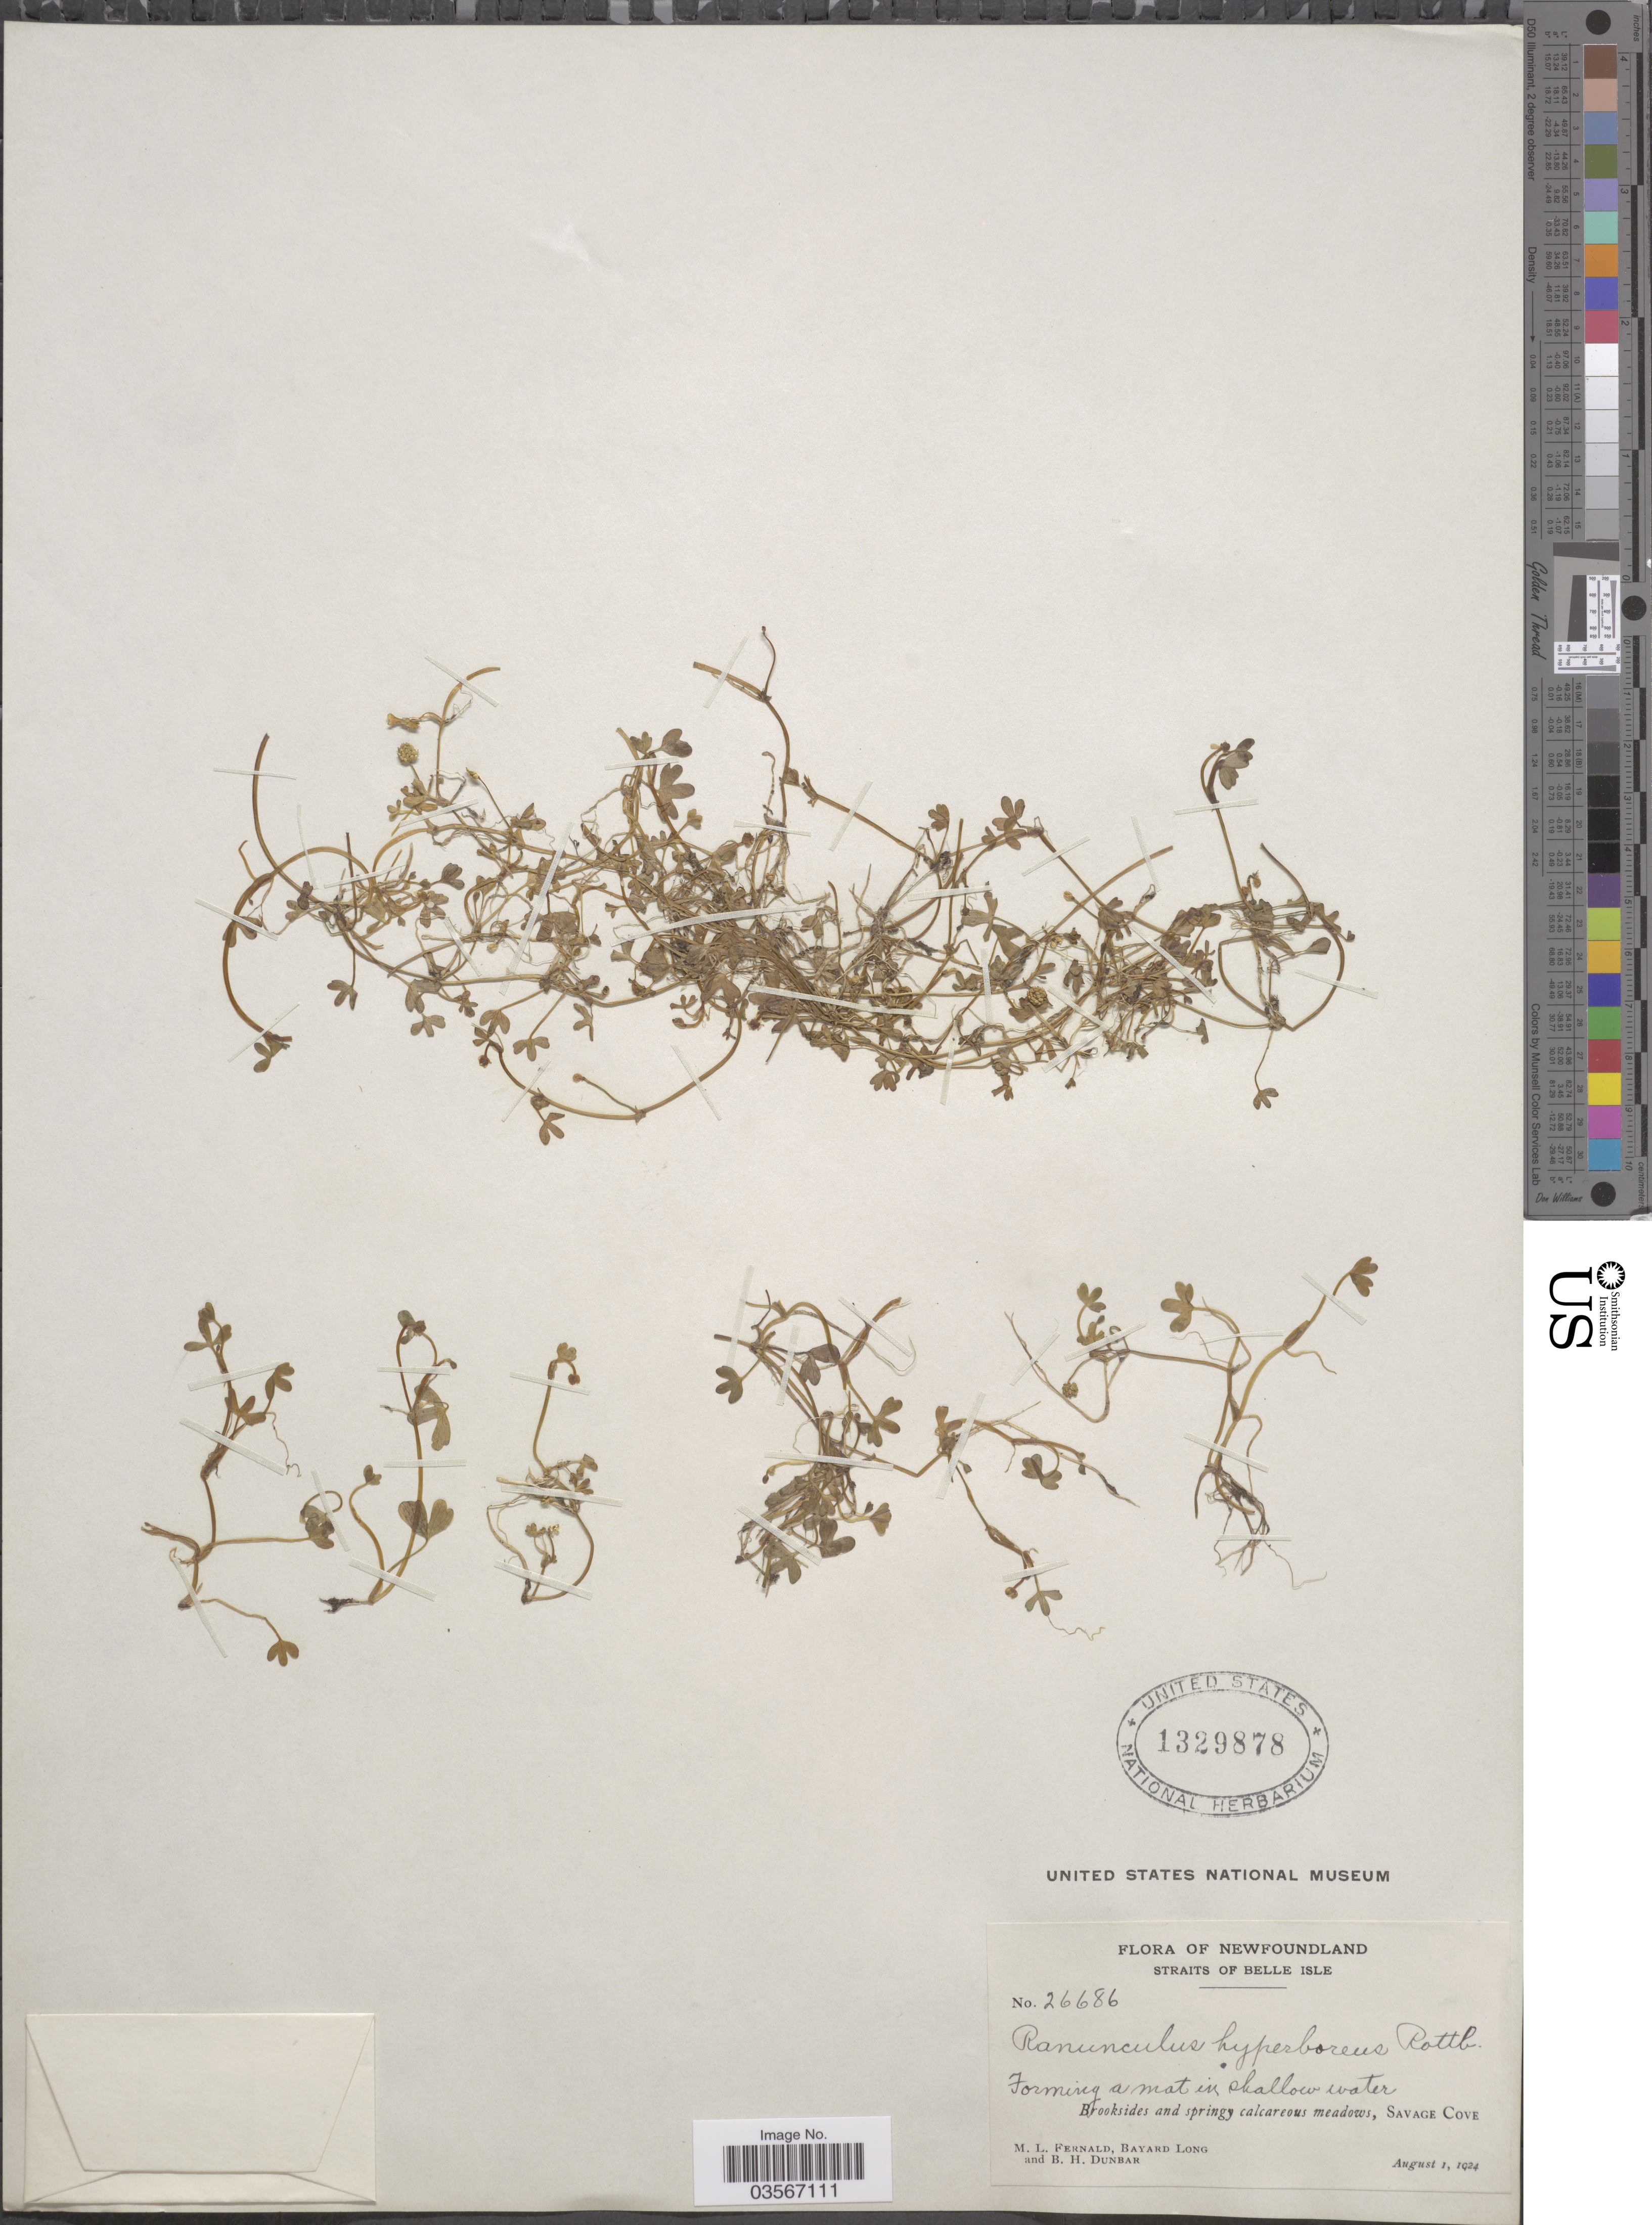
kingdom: Plantae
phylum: Tracheophyta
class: Magnoliopsida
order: Ranunculales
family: Ranunculaceae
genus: Ranunculus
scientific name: Ranunculus hyperboreus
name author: Rottb.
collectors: M. L. Fernald, B. Long & B. Dunbar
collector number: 26686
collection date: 1924-08-01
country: Canada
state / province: Newfoundland and Labrador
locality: Straits of Belle Isle. Brooksides and springy calcareous meadows, Savage Cove.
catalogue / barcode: US 1329878